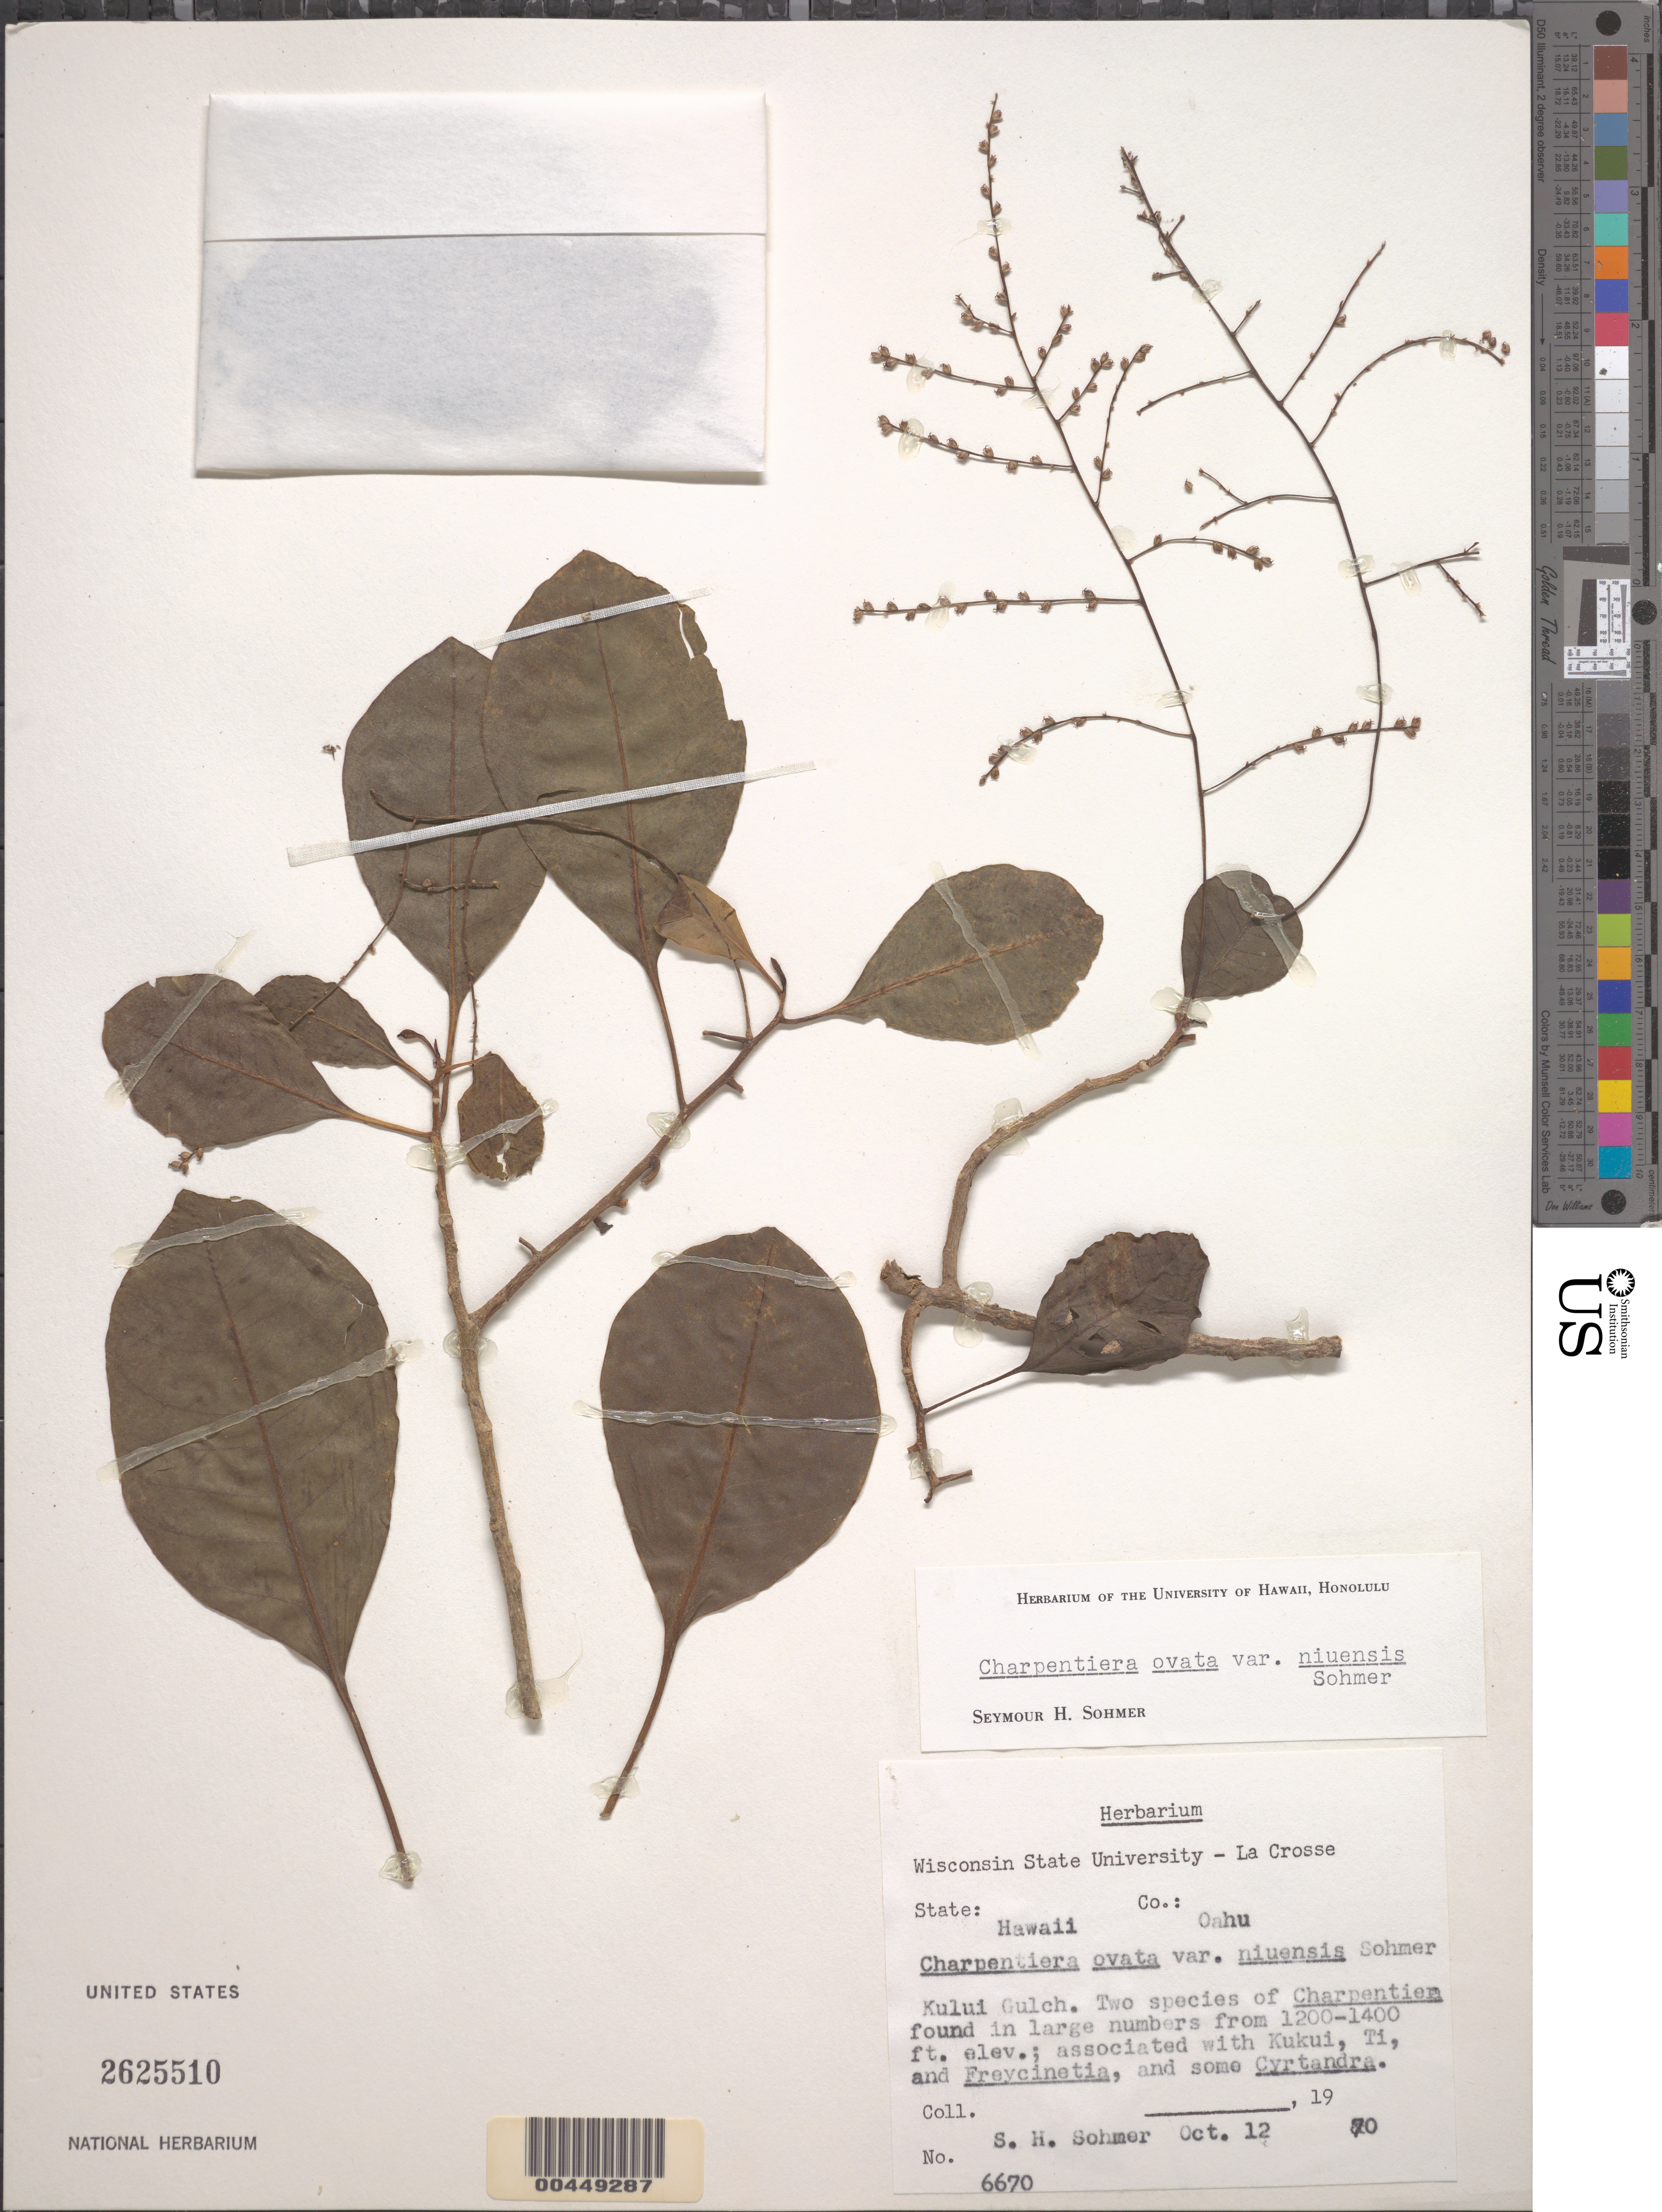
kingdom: Plantae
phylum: Tracheophyta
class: Magnoliopsida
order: Caryophyllales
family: Amaranthaceae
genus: Charpentiera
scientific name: Charpentiera ovata var. niuensis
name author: Sohmer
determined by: Sohmer, S. H.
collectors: S. H. Sohmer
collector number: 6670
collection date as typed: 12 Oct 1970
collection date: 1970-10-12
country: United States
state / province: Hawaii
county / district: Honolulu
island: Oahu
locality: Kului Gulch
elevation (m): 366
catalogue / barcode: US 2625510